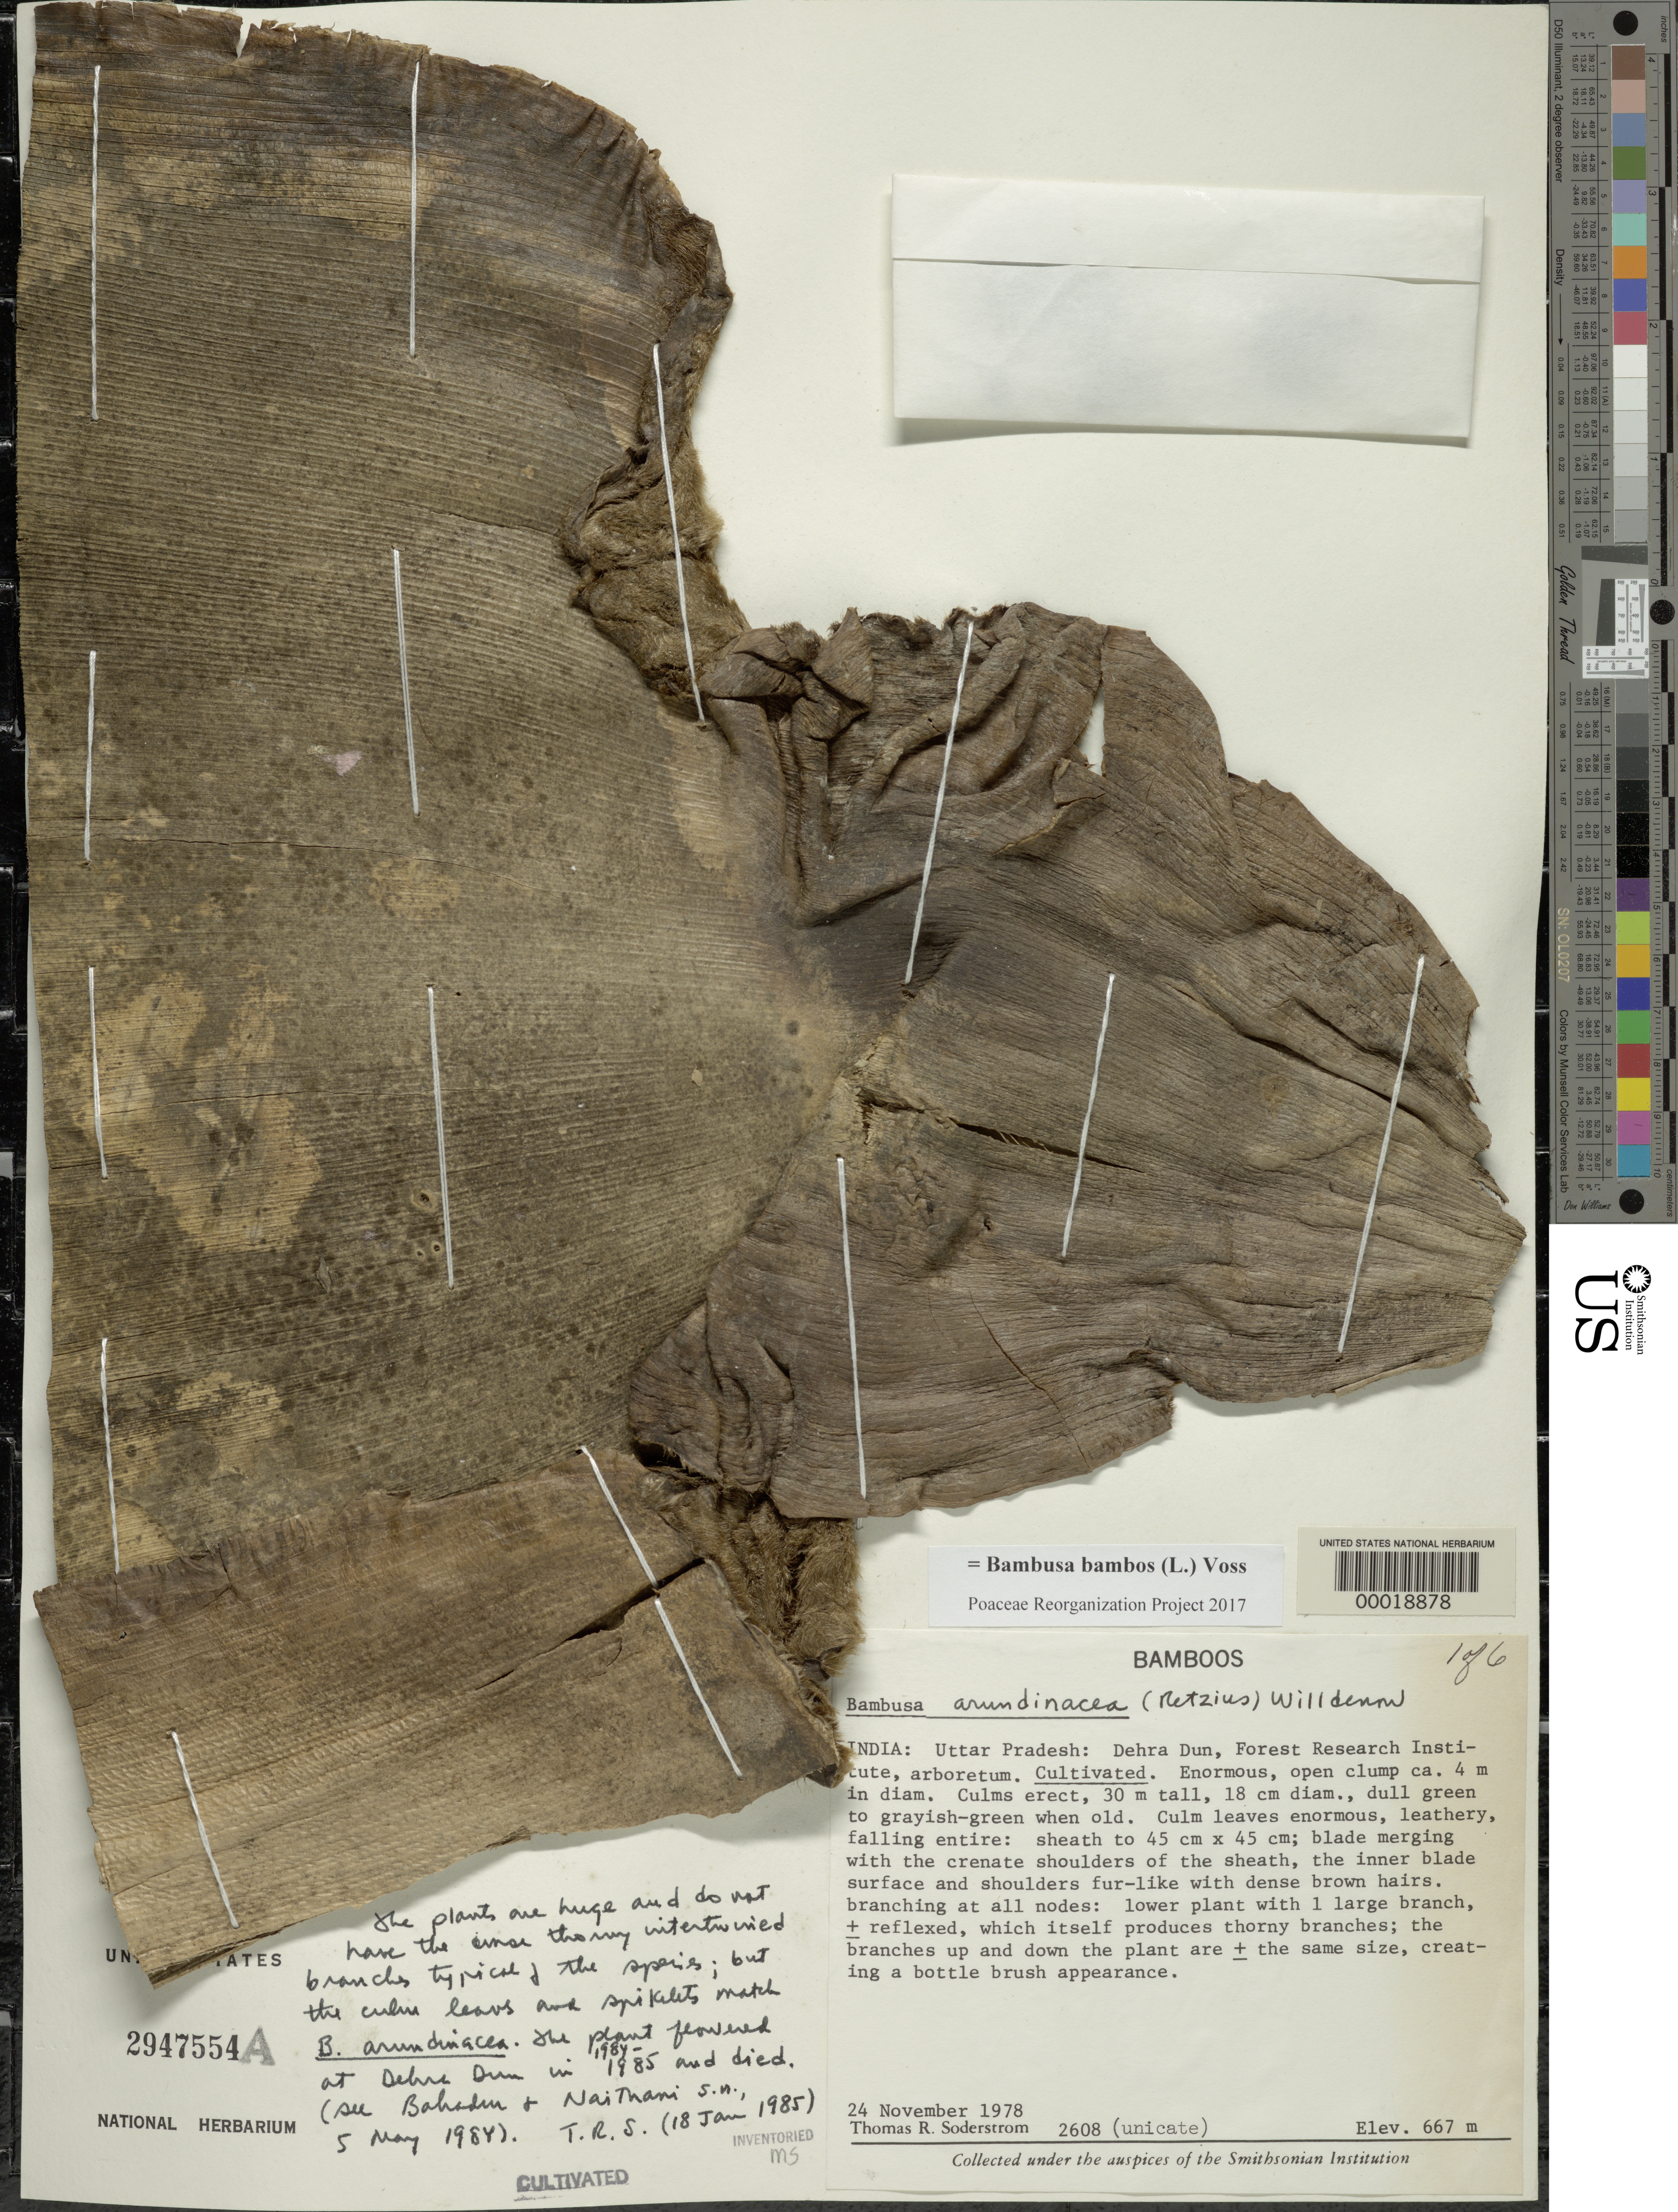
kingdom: Plantae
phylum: Tracheophyta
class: Liliopsida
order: Poales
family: Poaceae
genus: Bambusa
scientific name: Bambusa bambos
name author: (L.) Voss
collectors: T. R. Soderstrom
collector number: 2608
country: India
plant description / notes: Collected from cultivation by T.R. Soderstrom, 2608, 24 Nov 1978, at Uttar Pradesh: Dehra Dun, Forest Research Institute Arboretum, India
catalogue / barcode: US 2947554A